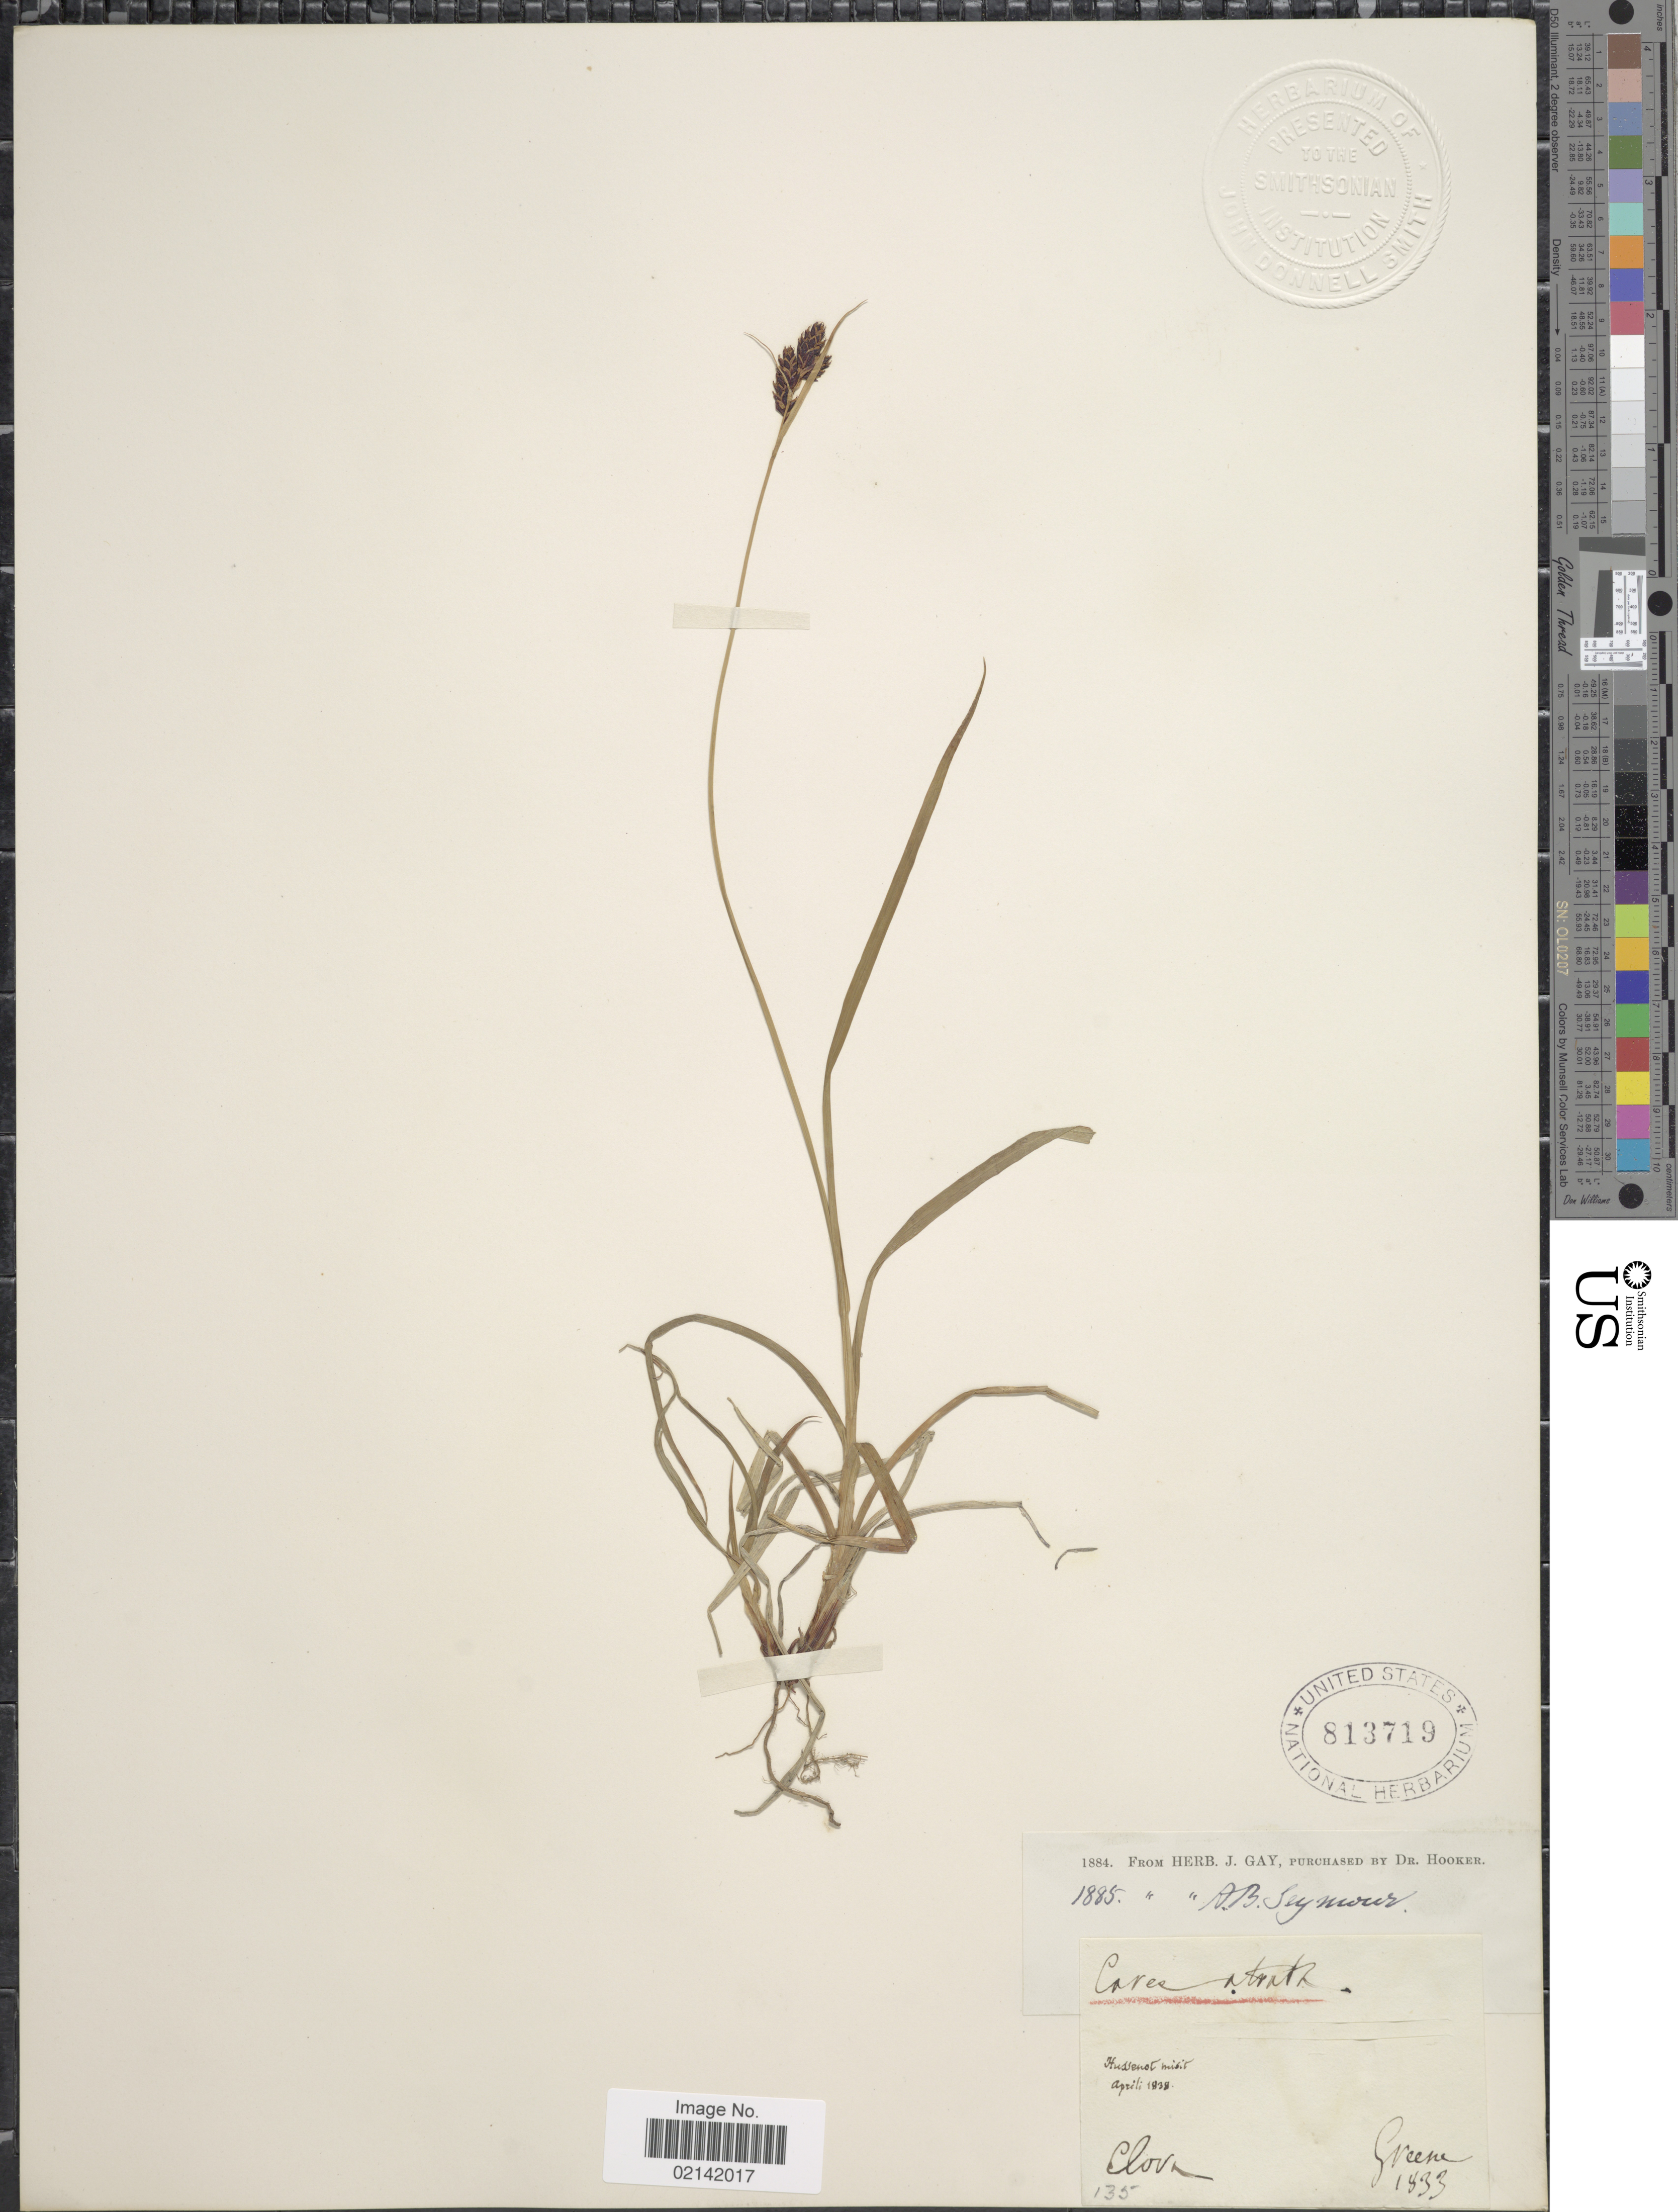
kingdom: Plantae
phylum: Tracheophyta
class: Liliopsida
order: Poales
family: Cyperaceae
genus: Carex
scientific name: Carex atrata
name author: L.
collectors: -- Greene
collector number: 135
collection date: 1833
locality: Hussenot misit, Clova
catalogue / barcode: US 813719